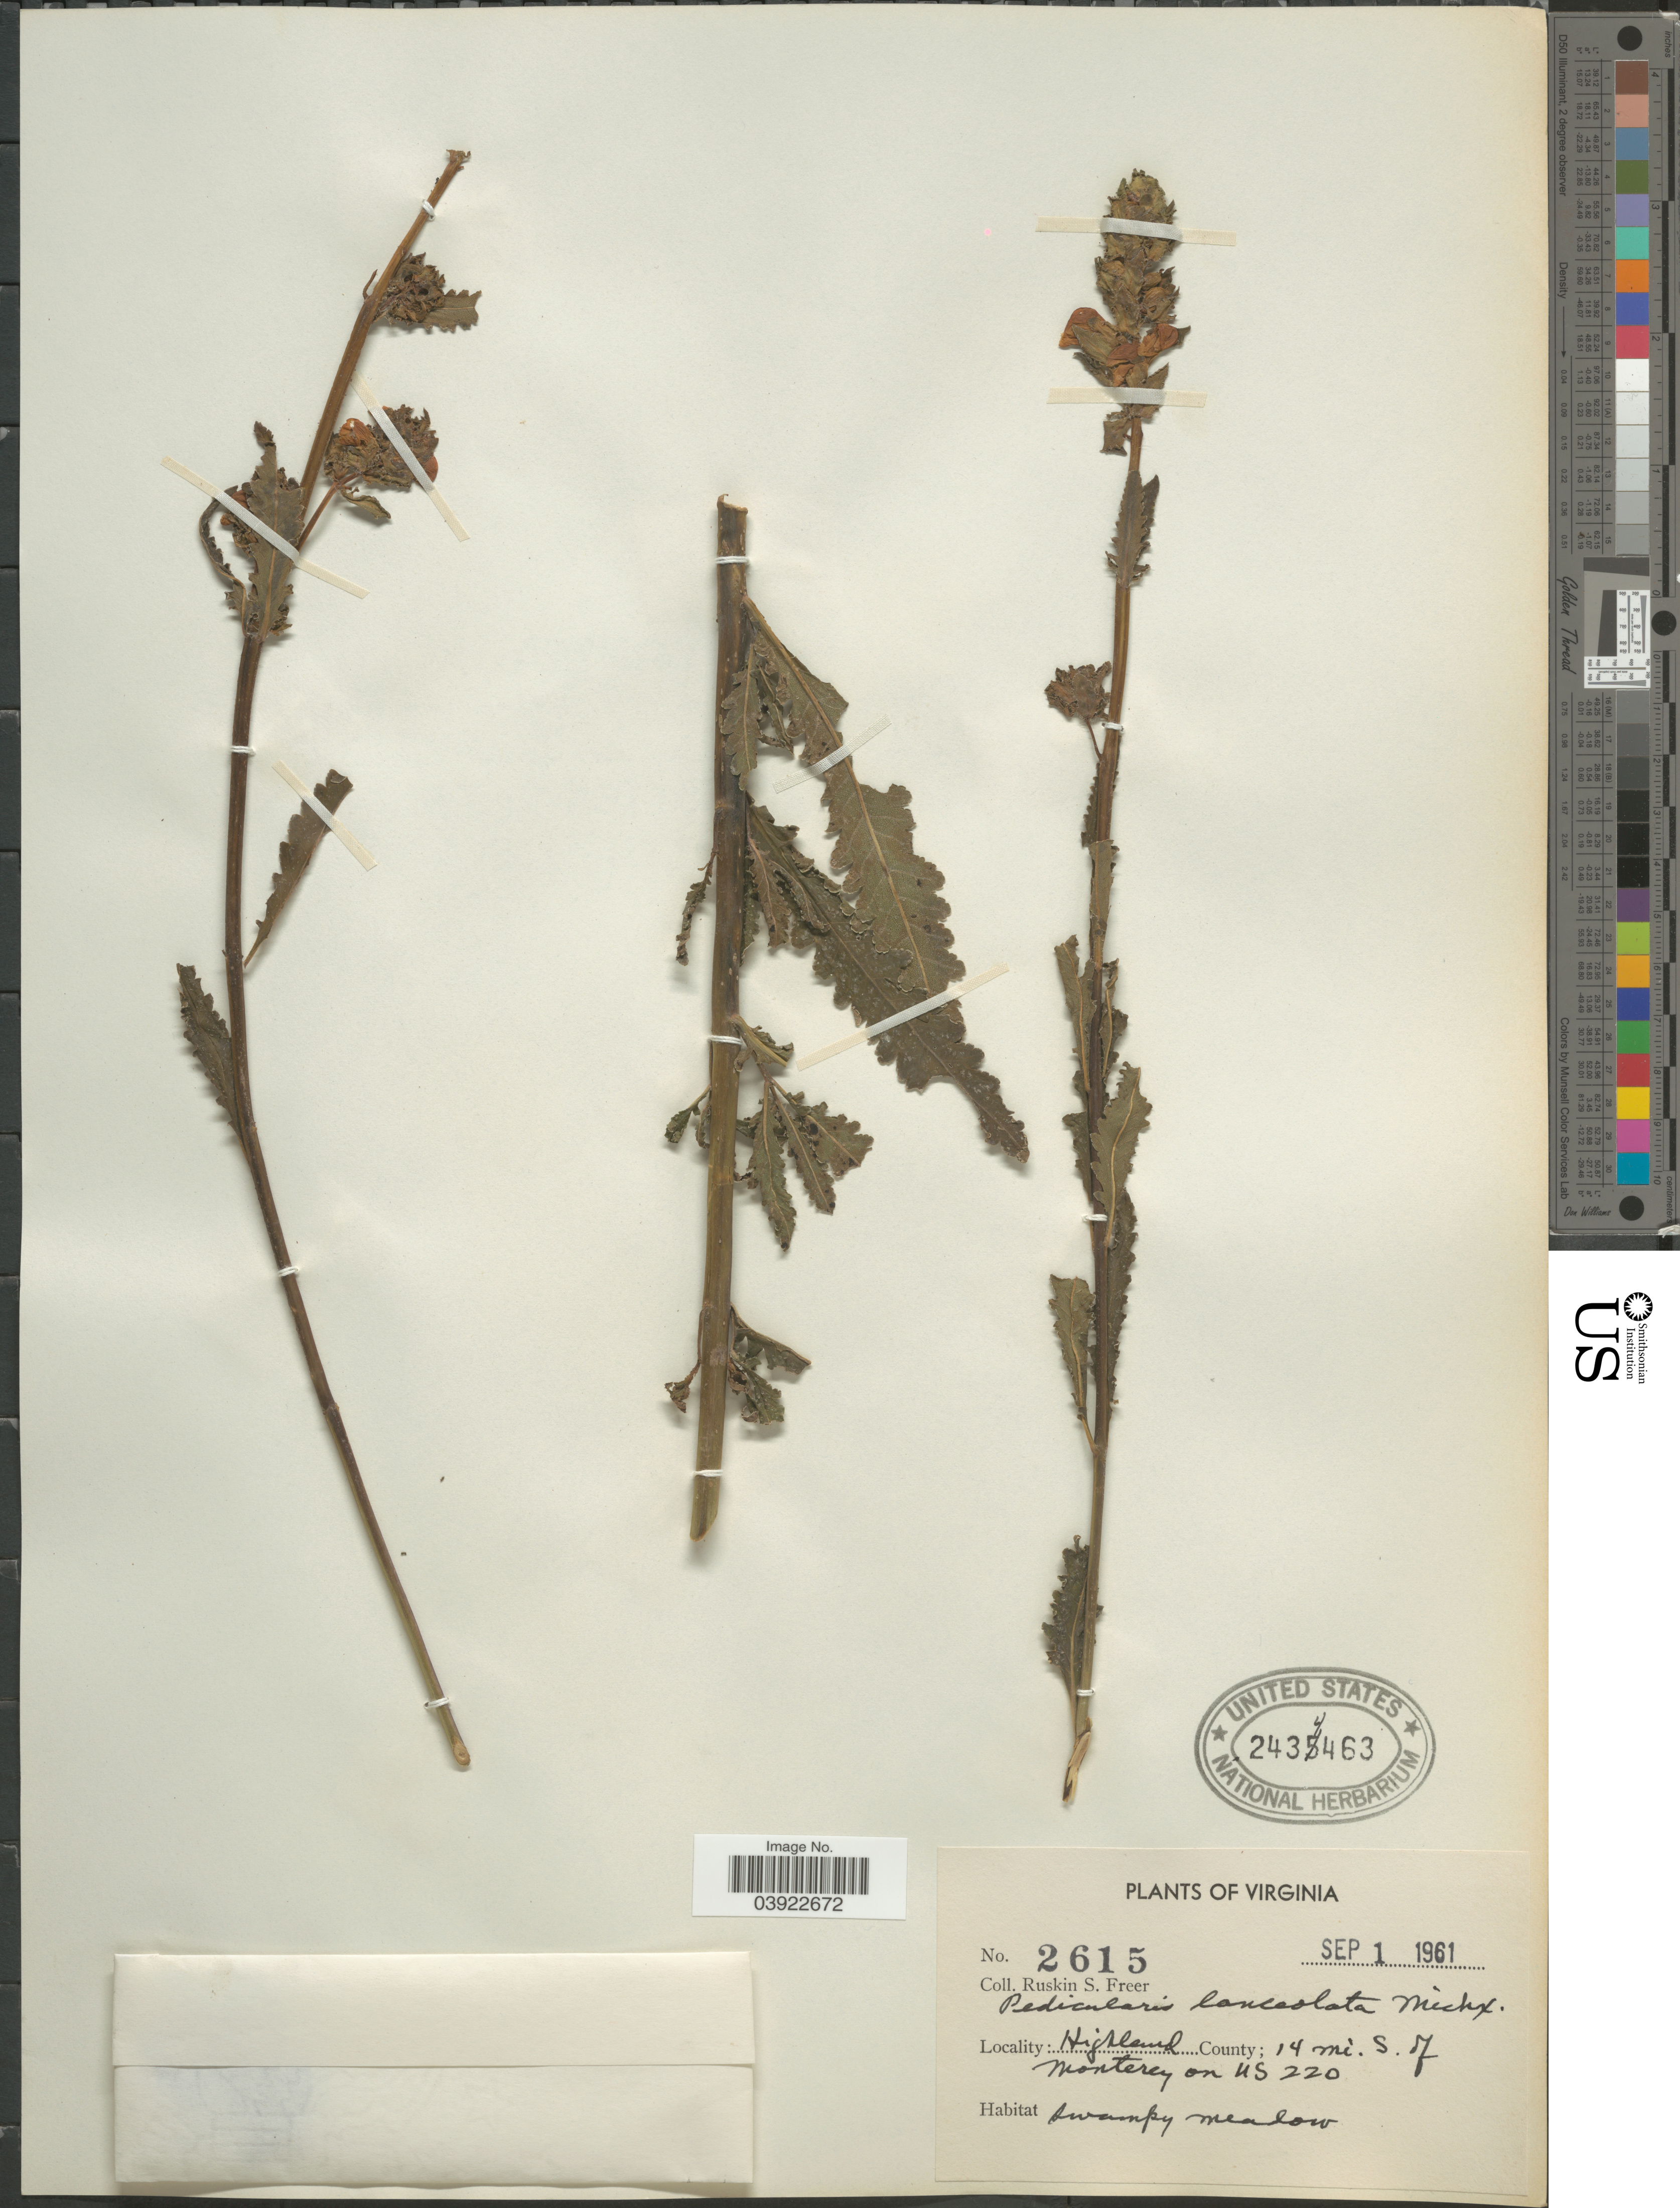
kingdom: Plantae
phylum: Tracheophyta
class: Magnoliopsida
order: Lamiales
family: Orobanchaceae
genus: Pedicularis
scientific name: Pedicularis lanceolata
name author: Michx.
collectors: R. Freer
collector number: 2615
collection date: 1961-09-01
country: United States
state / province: Virginia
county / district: Highland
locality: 14 mi. S. of Monterey on US 220.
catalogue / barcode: US 2434463